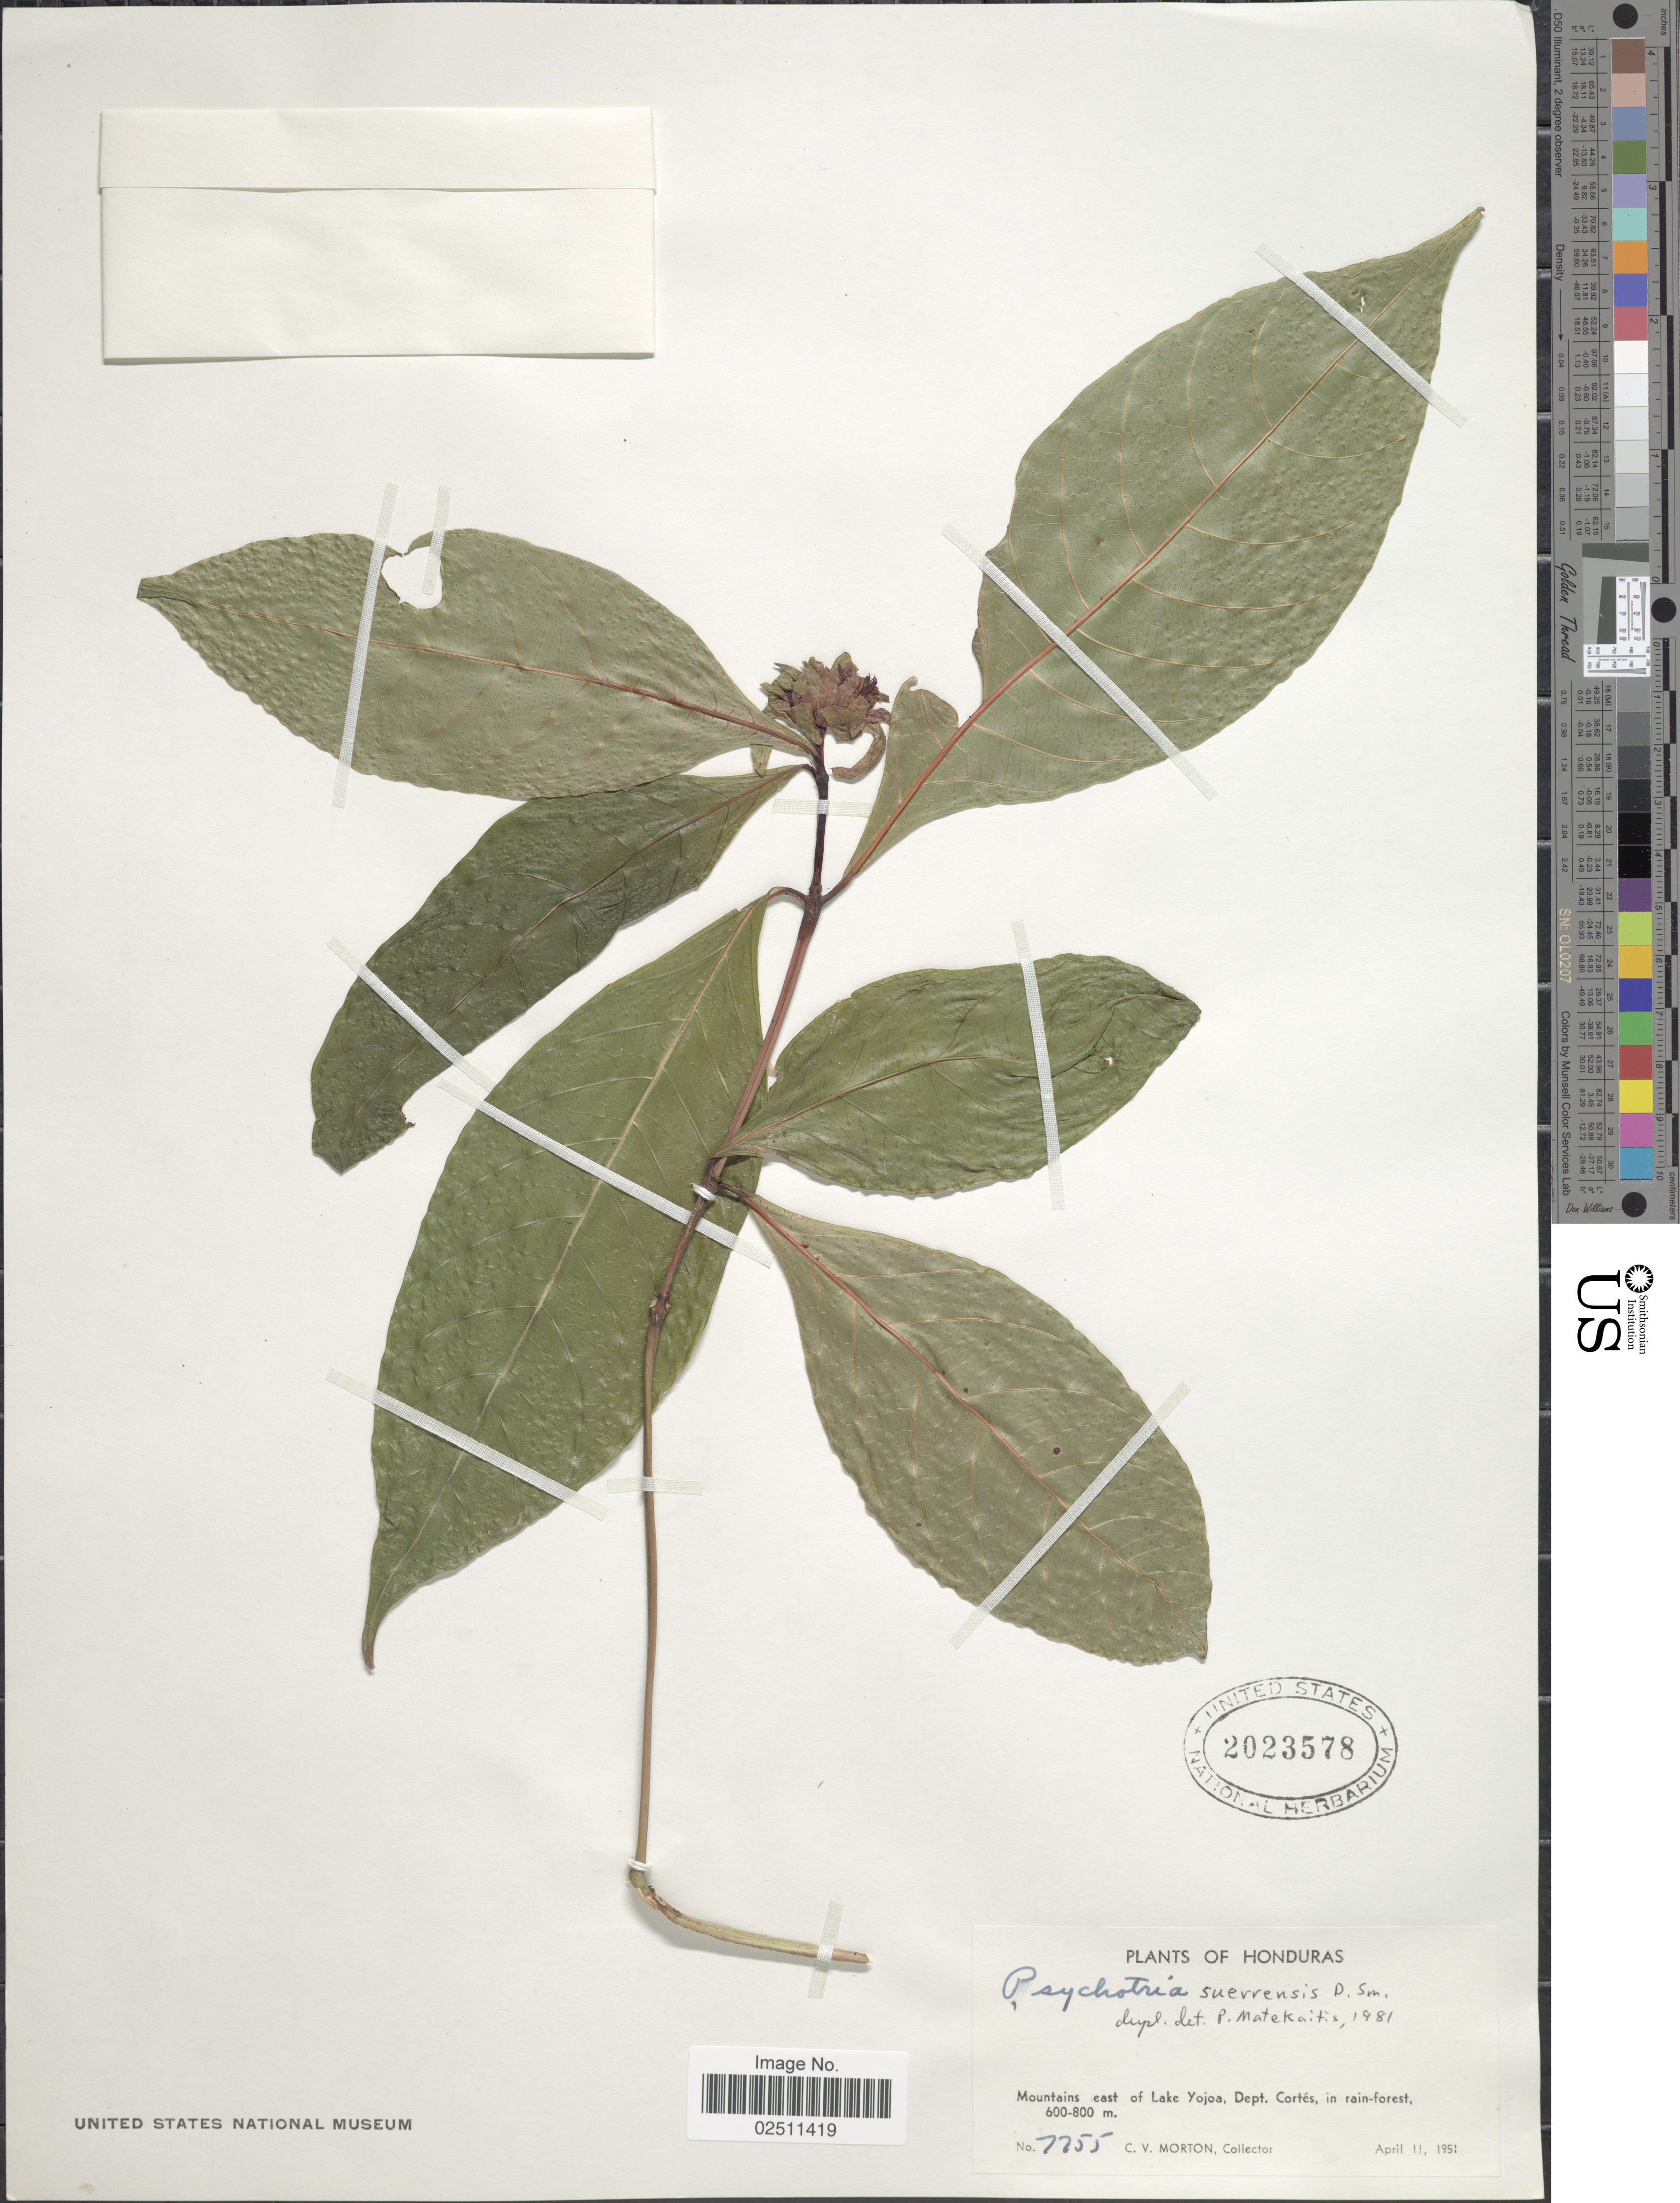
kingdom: Plantae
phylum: Tracheophyta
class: Magnoliopsida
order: Gentianales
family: Rubiaceae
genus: Psychotria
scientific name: Psychotria suerrensis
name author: Donn. Sm.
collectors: C. V. Morton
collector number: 7755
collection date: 1951-04-11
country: Honduras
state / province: Cortés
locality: Mountains east of Lake Yojoa, Dept. Cortes, in rain-forest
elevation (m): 600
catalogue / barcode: US 2023578